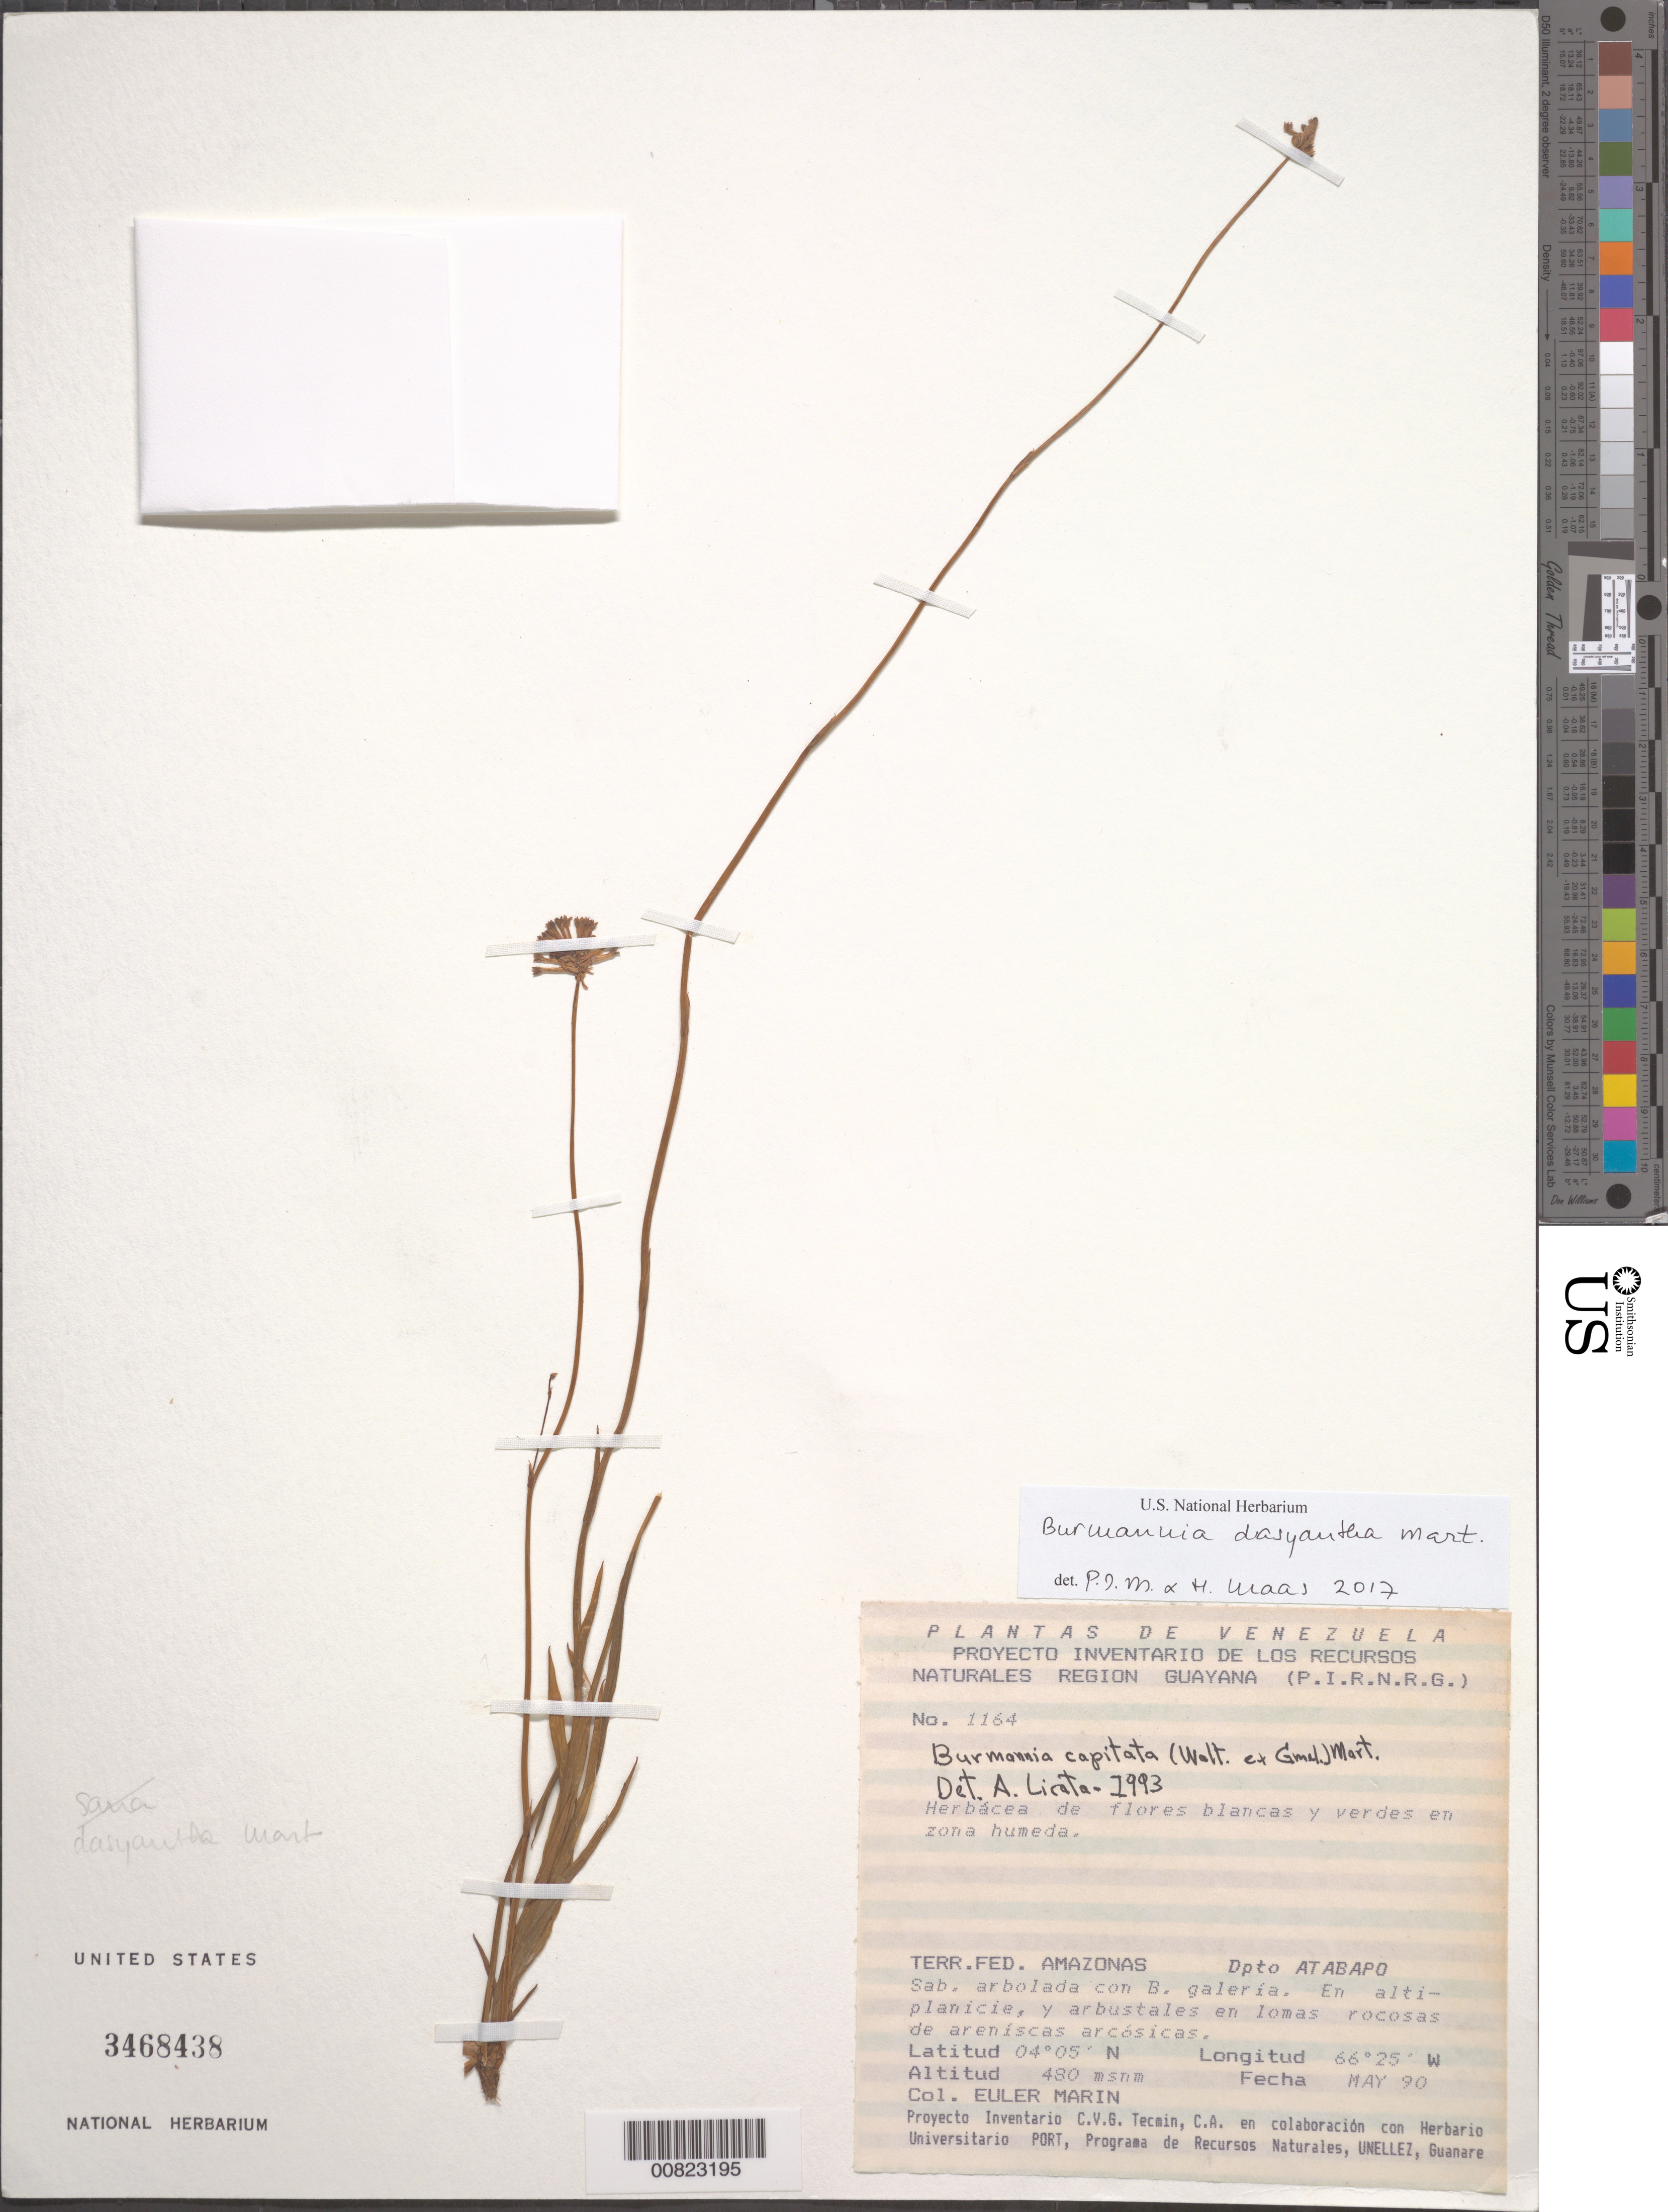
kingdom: Plantae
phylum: Tracheophyta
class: Liliopsida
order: Dioscoreales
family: Burmanniaceae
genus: Burmannia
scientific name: Burmannia dasyantha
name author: Mart.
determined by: Maas, P. J. M., Curator of the herbarium (U), Nationaal Herbarium Nederland (NETHERLANDS)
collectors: E. Marin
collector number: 1164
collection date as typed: May-90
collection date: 1990-05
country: Venezuela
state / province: Amazonas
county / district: Atabapo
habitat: Sabana arbolada con B. galeria; altiplanicie y arbustales en lomas rocosas de areniscas arcosicas; en zona húmeda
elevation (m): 480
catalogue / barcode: US 3468438